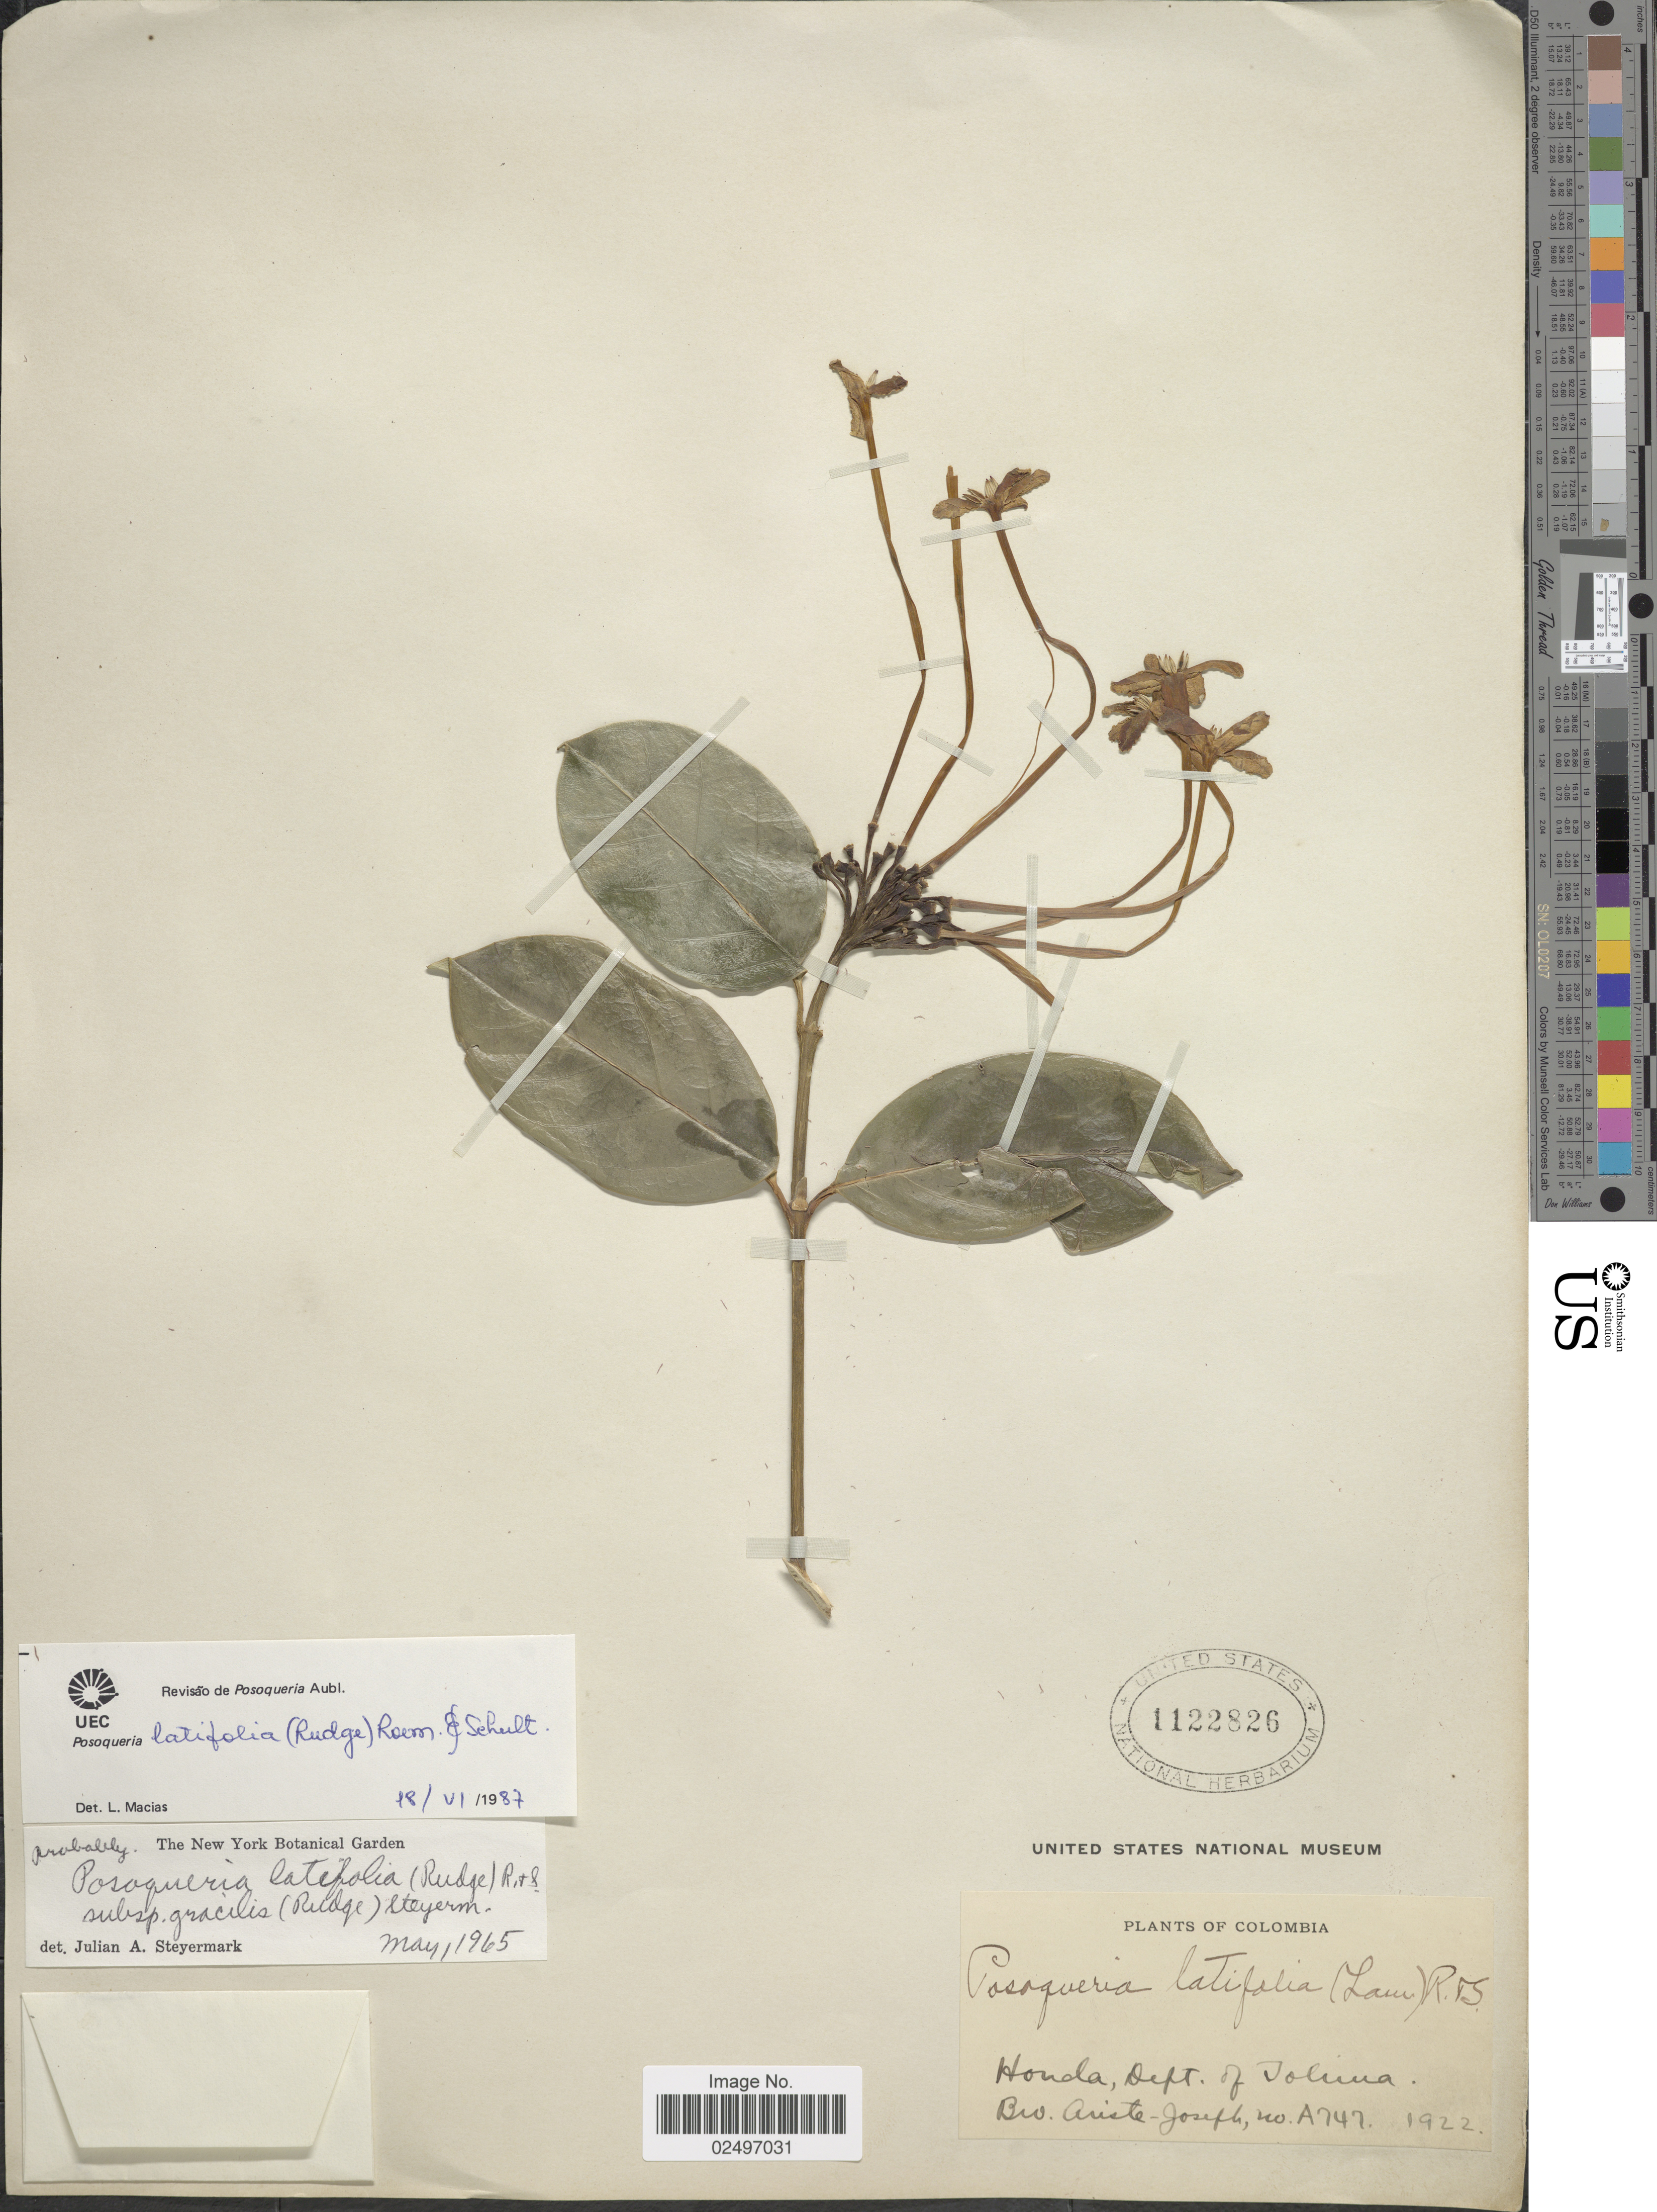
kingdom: Plantae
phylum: Tracheophyta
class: Magnoliopsida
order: Gentianales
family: Rubiaceae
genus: Posoqueria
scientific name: Posoqueria latifolia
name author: (Rudge) Roem. & Schult.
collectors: Bro. Ariste-Joseph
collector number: A747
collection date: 1922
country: Colombia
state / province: Tolima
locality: Honda, Dept. of Tolima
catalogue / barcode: US 1122826